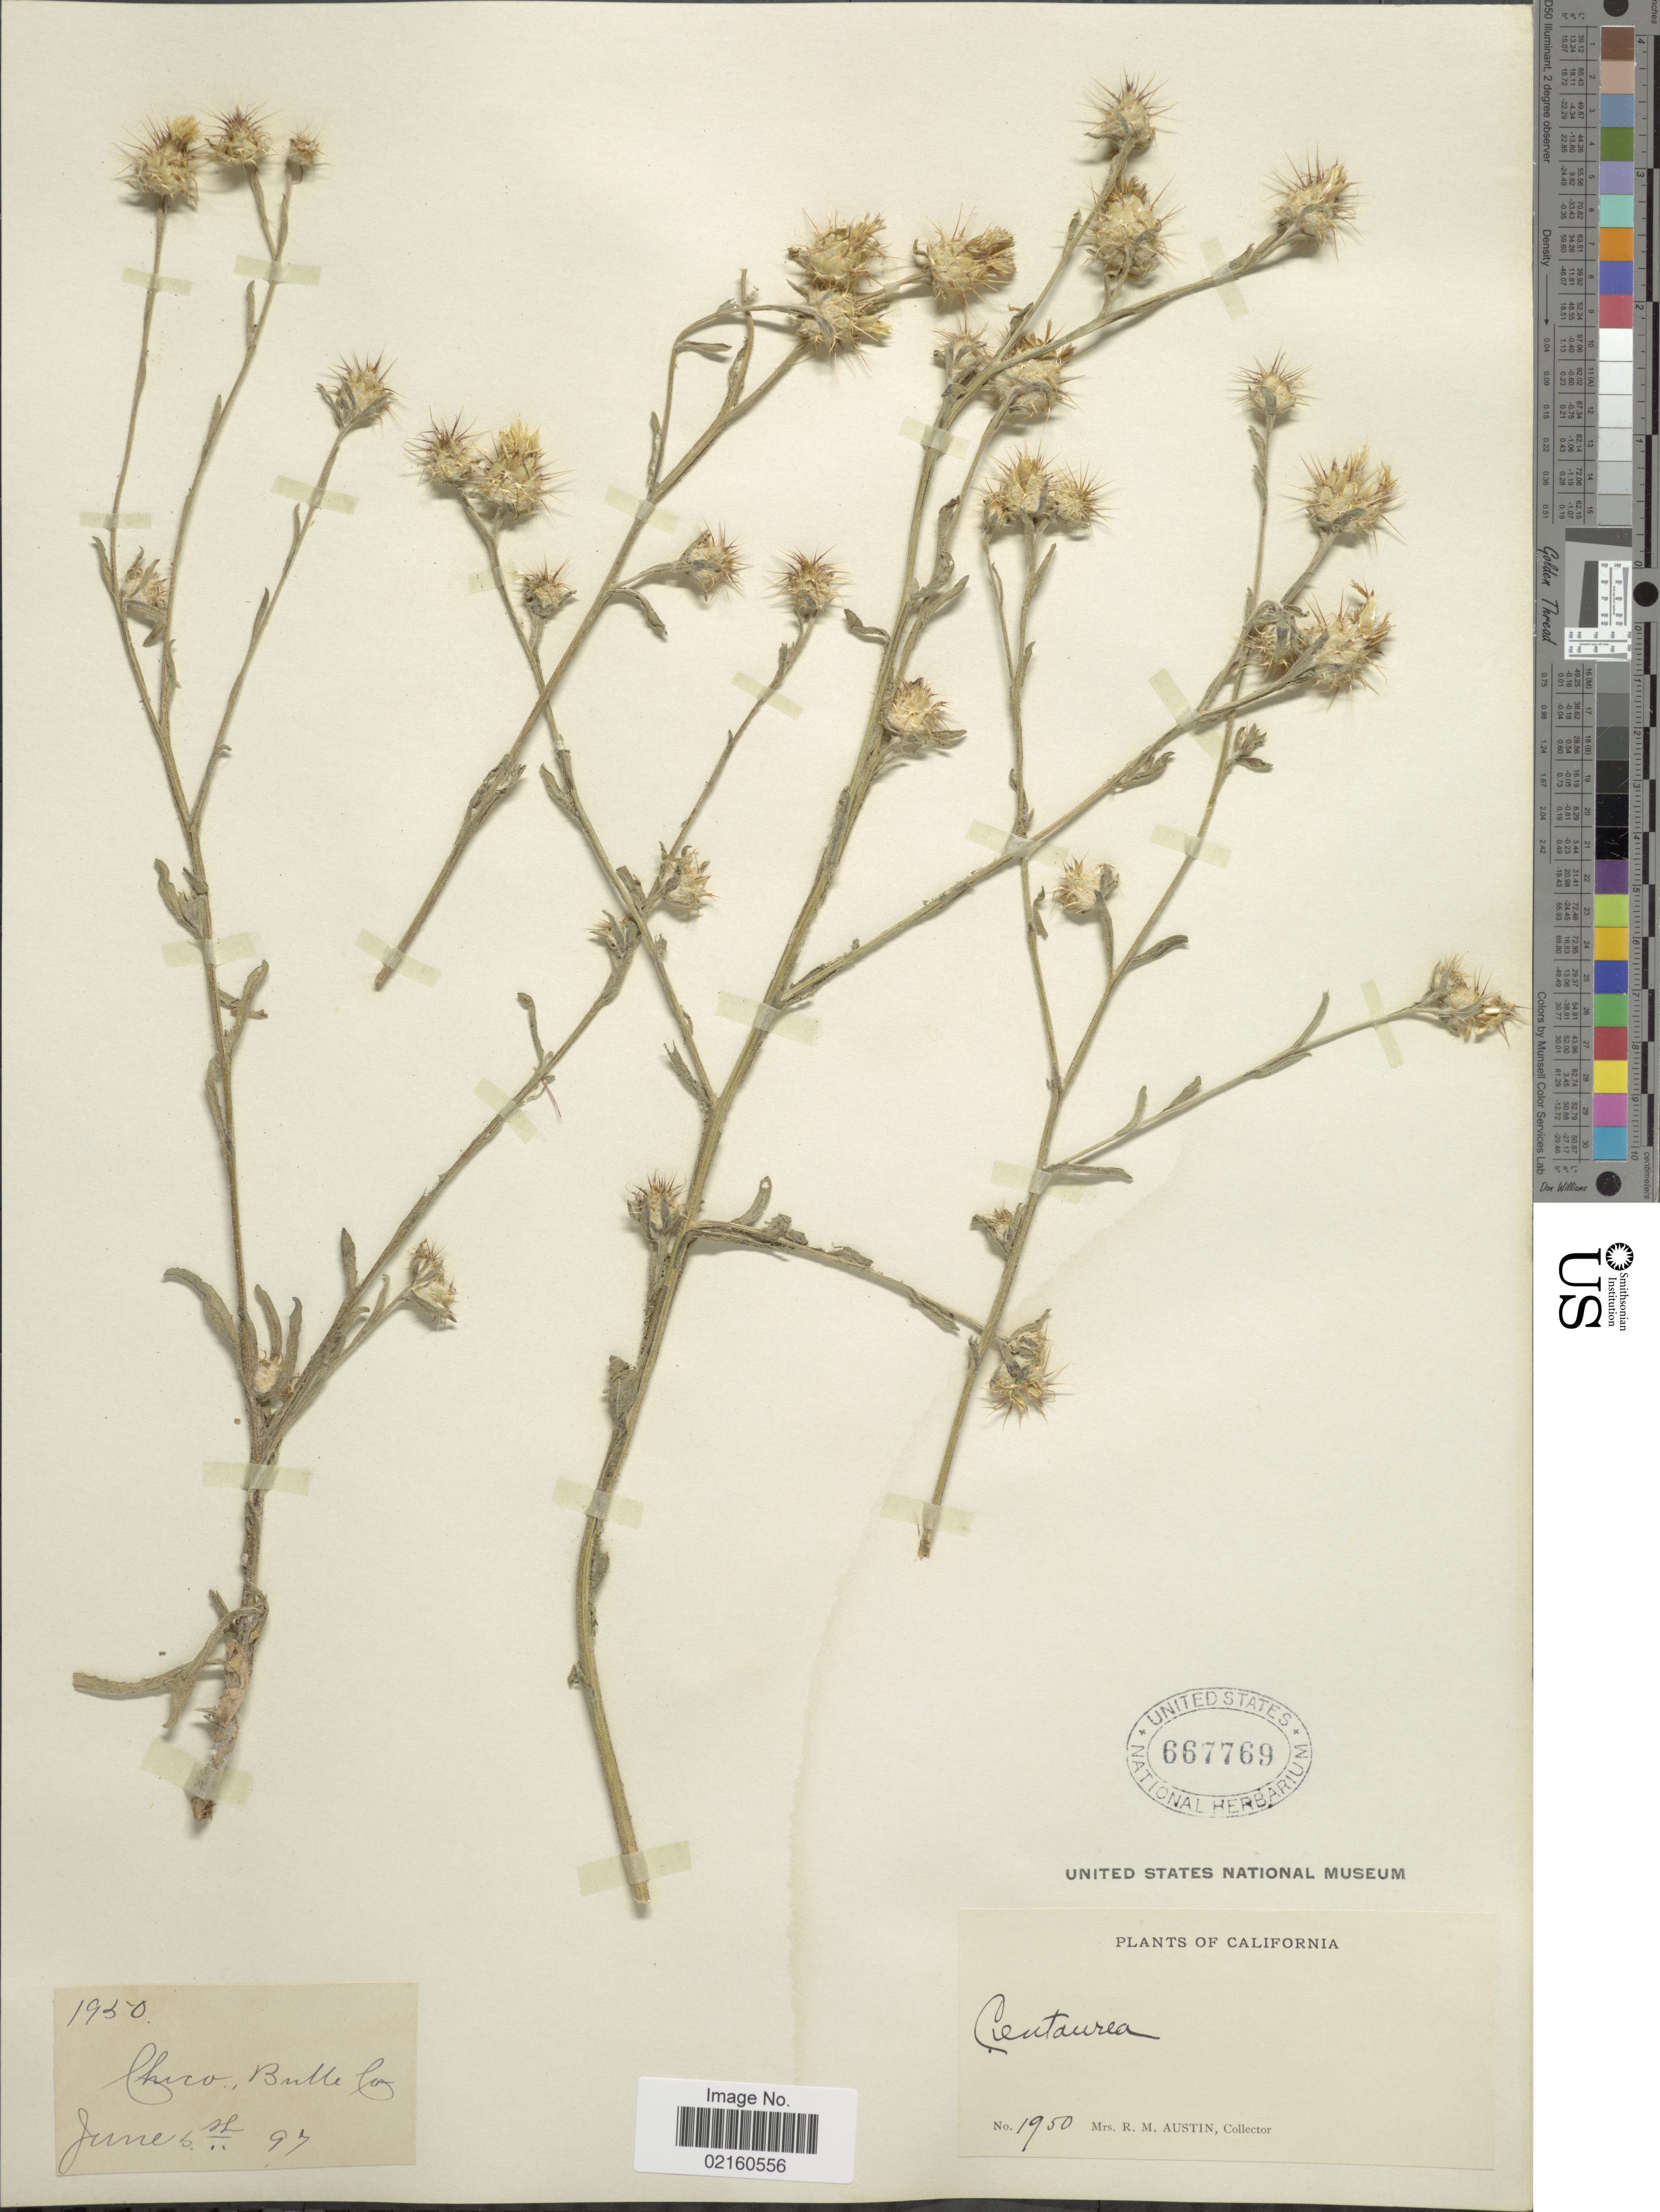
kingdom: Plantae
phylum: Tracheophyta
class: Magnoliopsida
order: Asterales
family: Asteraceae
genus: Centaurea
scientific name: Centaurea melitensis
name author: L.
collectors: R. Austin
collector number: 1950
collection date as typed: Transcribed d/m/y: 5/6/97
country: United States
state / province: California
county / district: Butte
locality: Chico, Butte Co.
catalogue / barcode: US 667769